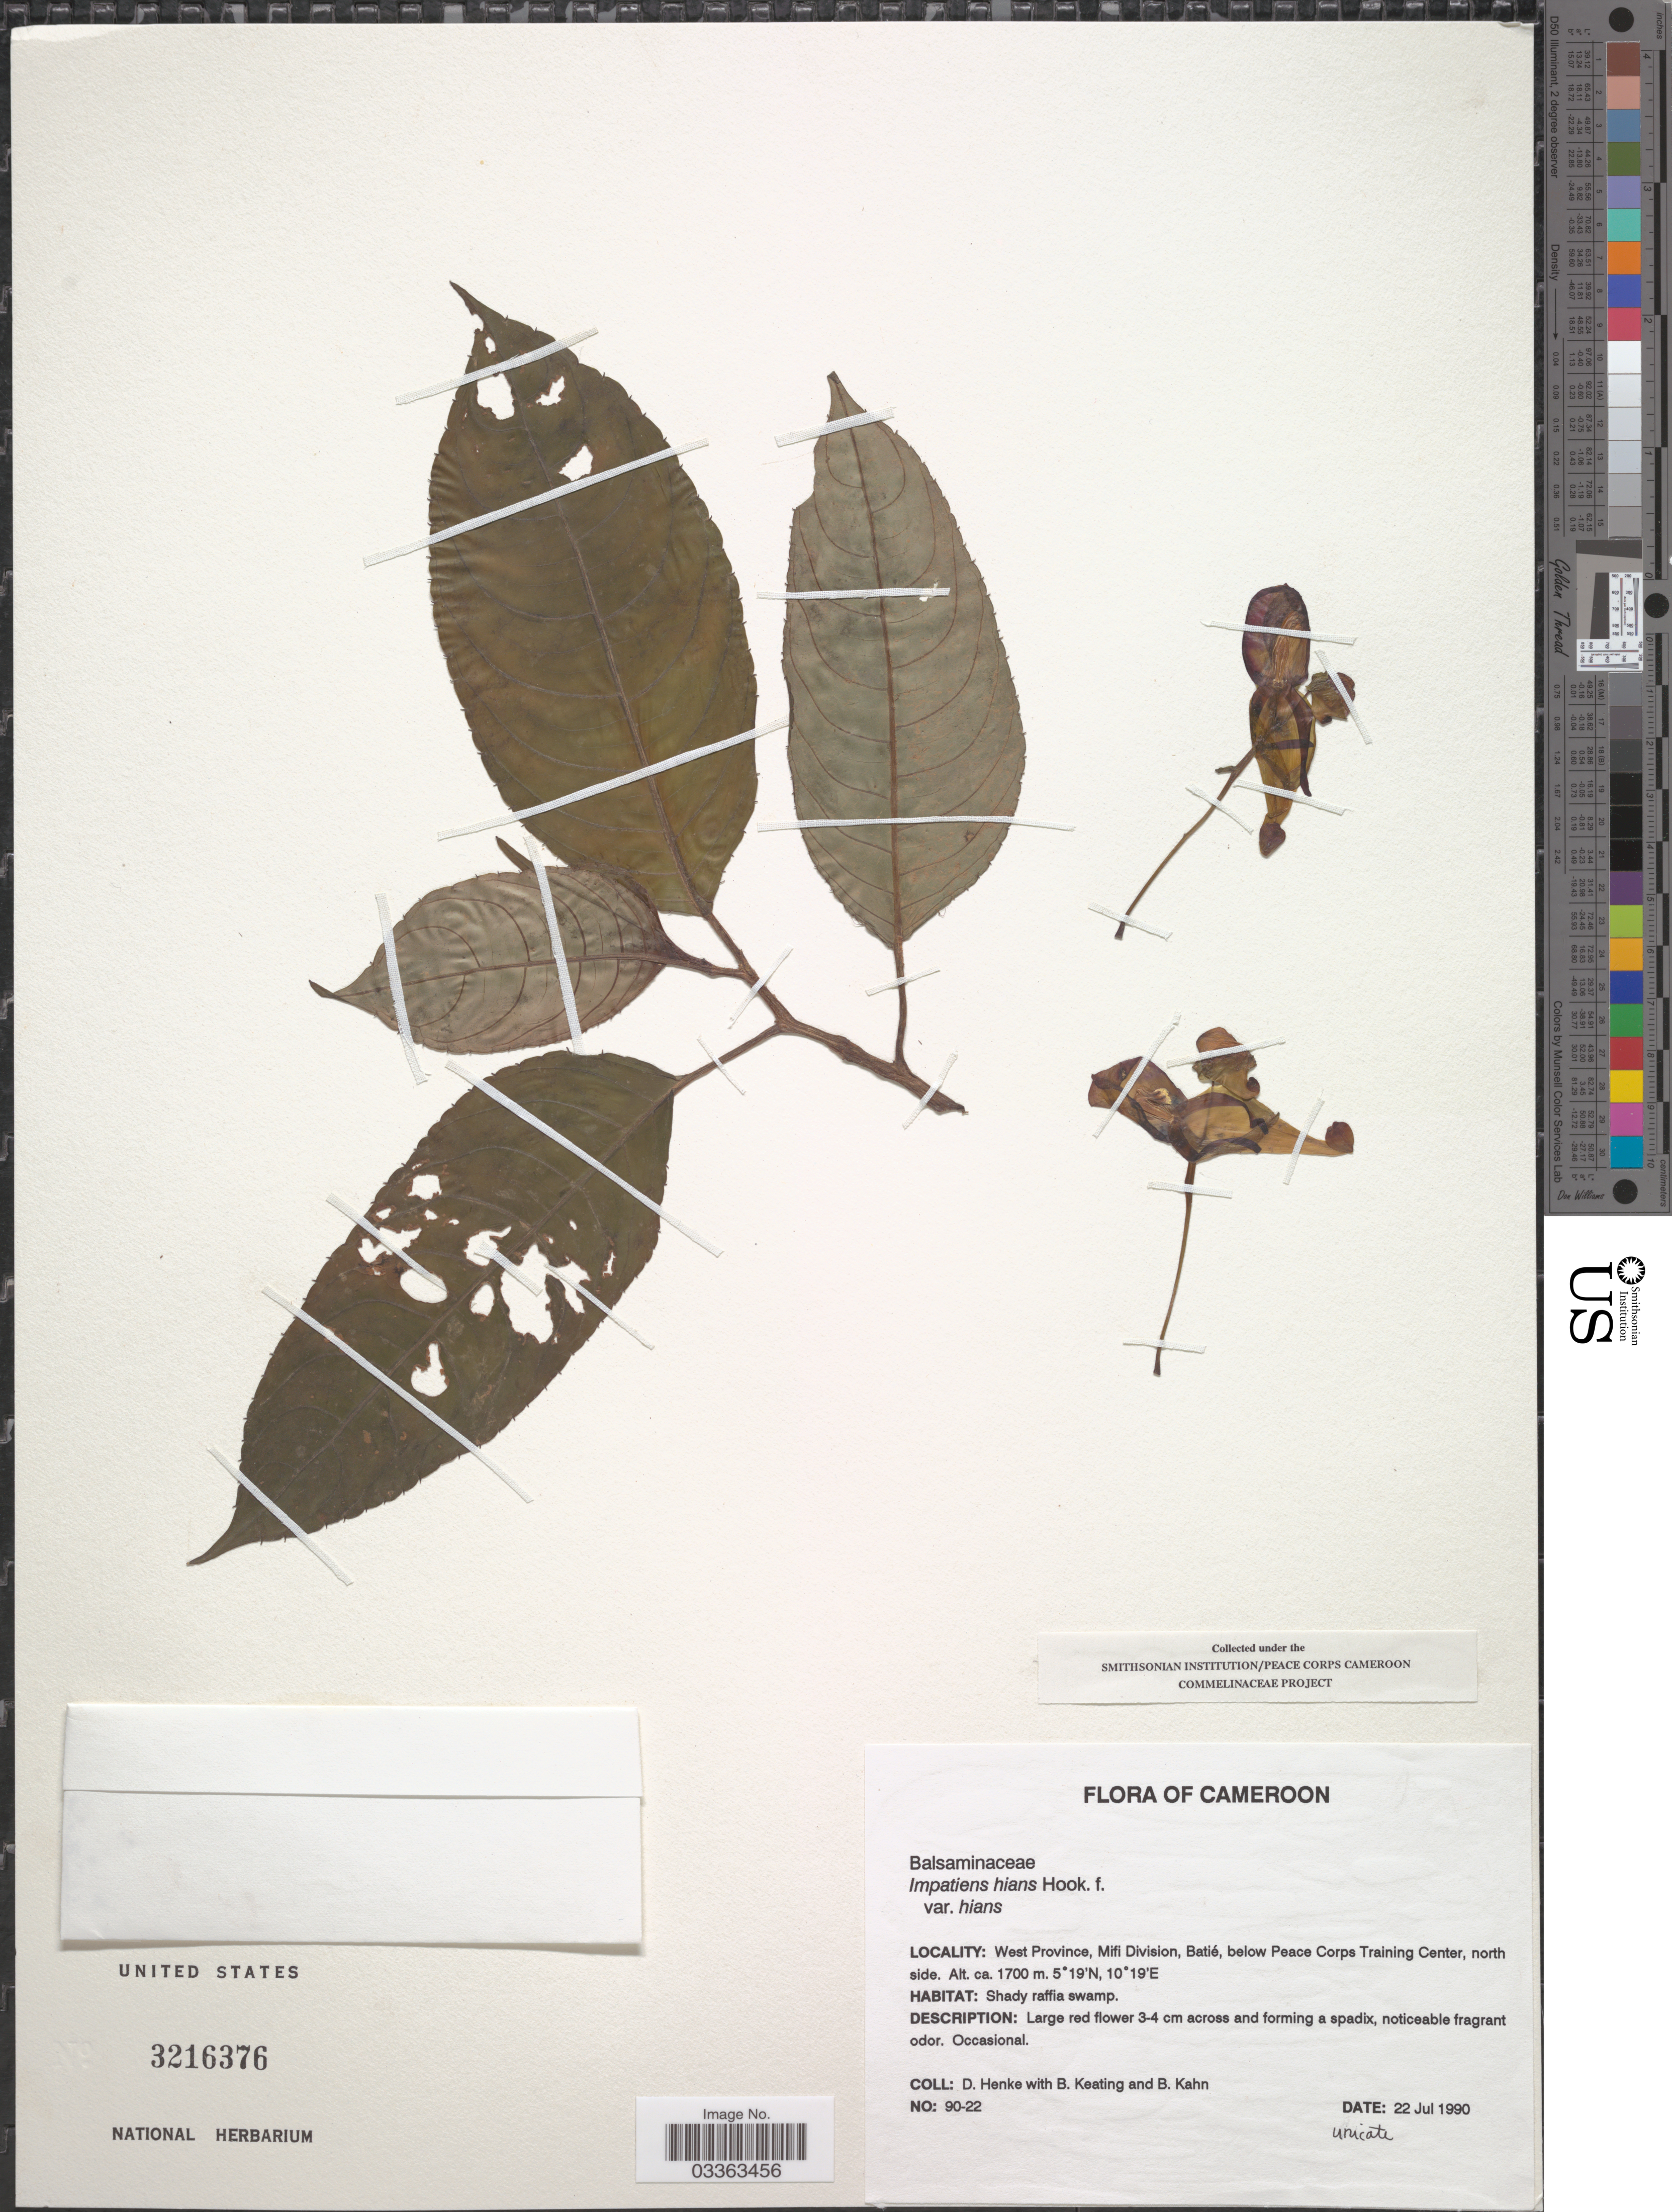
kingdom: Plantae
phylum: Tracheophyta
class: Magnoliopsida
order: Ericales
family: Balsaminaceae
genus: Impatiens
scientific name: Impatiens hians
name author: Hook. f.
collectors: D. Henke, B. Keating & B. Kahn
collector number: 90-22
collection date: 1990-07-22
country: Cameroon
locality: West Province, Mifi Division, Batié, below Peace Corps Training Center, north side.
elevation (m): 1700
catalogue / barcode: US 3216376